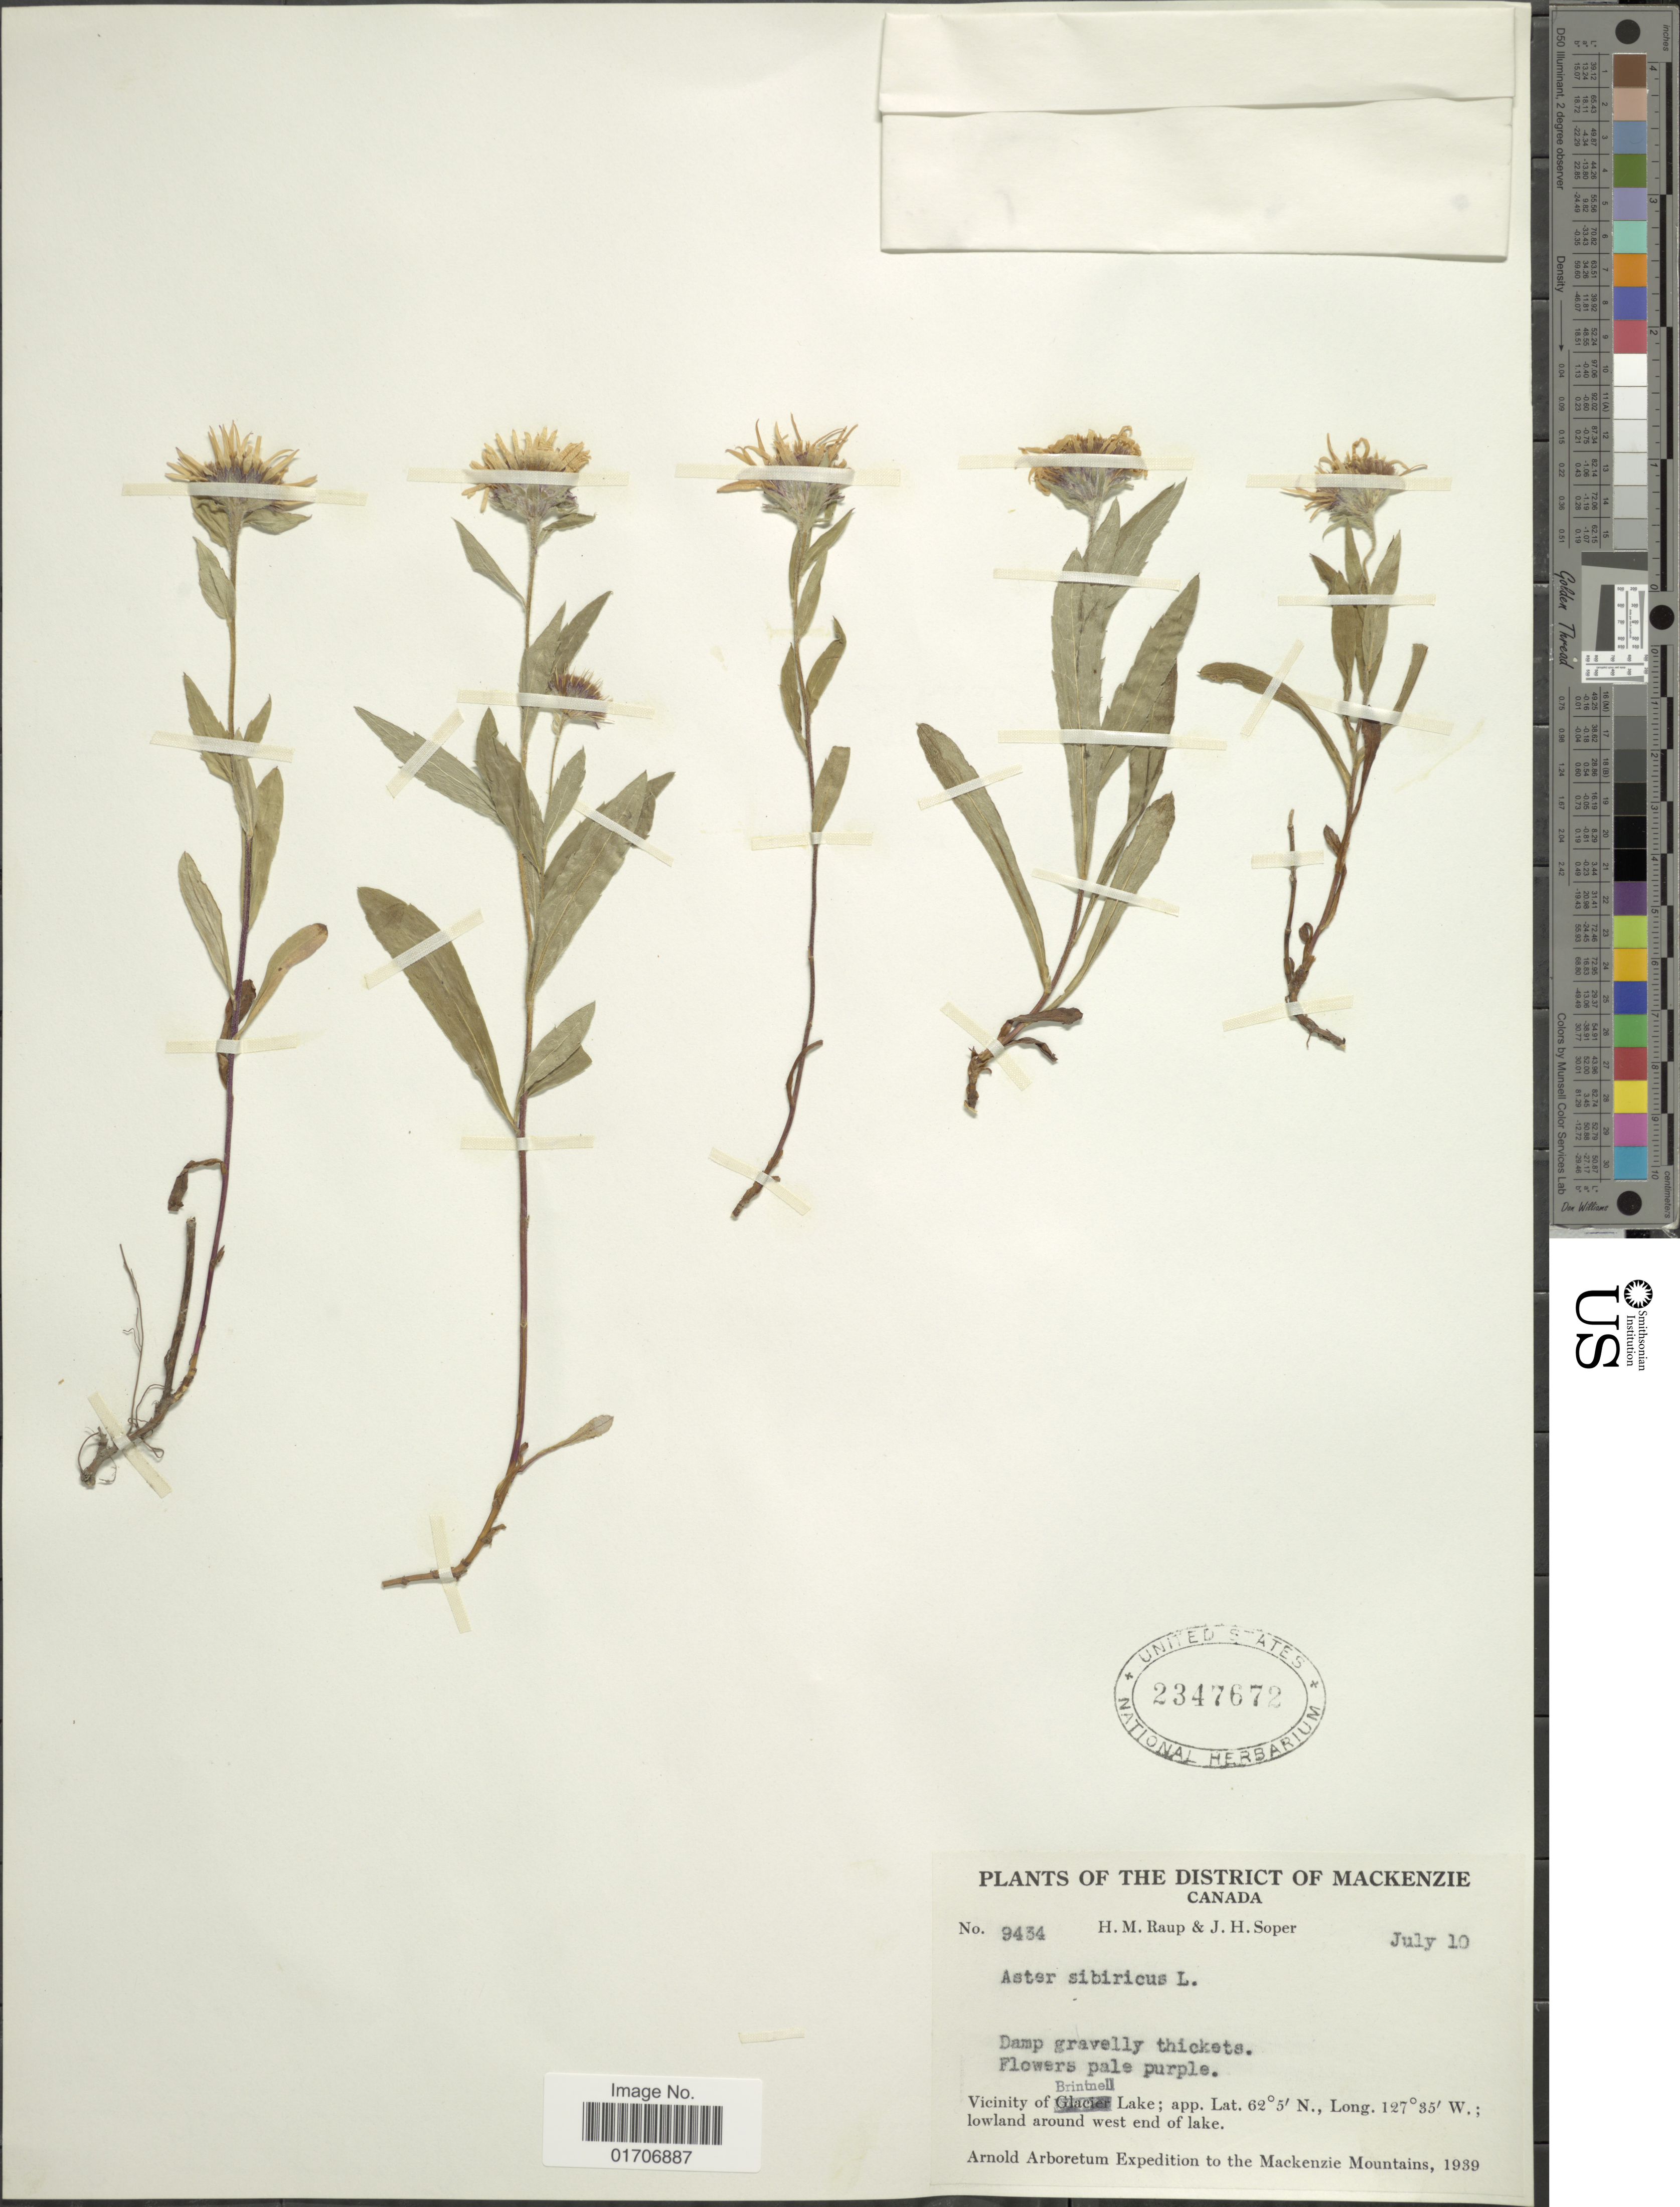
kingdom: Plantae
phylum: Tracheophyta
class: Magnoliopsida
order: Asterales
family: Asteraceae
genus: Eurybia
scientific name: Eurybia sibirica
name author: (L.) G.L. Nesom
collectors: H. Raup & J. H. Soper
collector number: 9434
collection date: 1939-07-10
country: Canada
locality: District of Mackenzie. Vicinity of Brintnell Lake; lowland around west end of lake.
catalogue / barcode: US 2347672